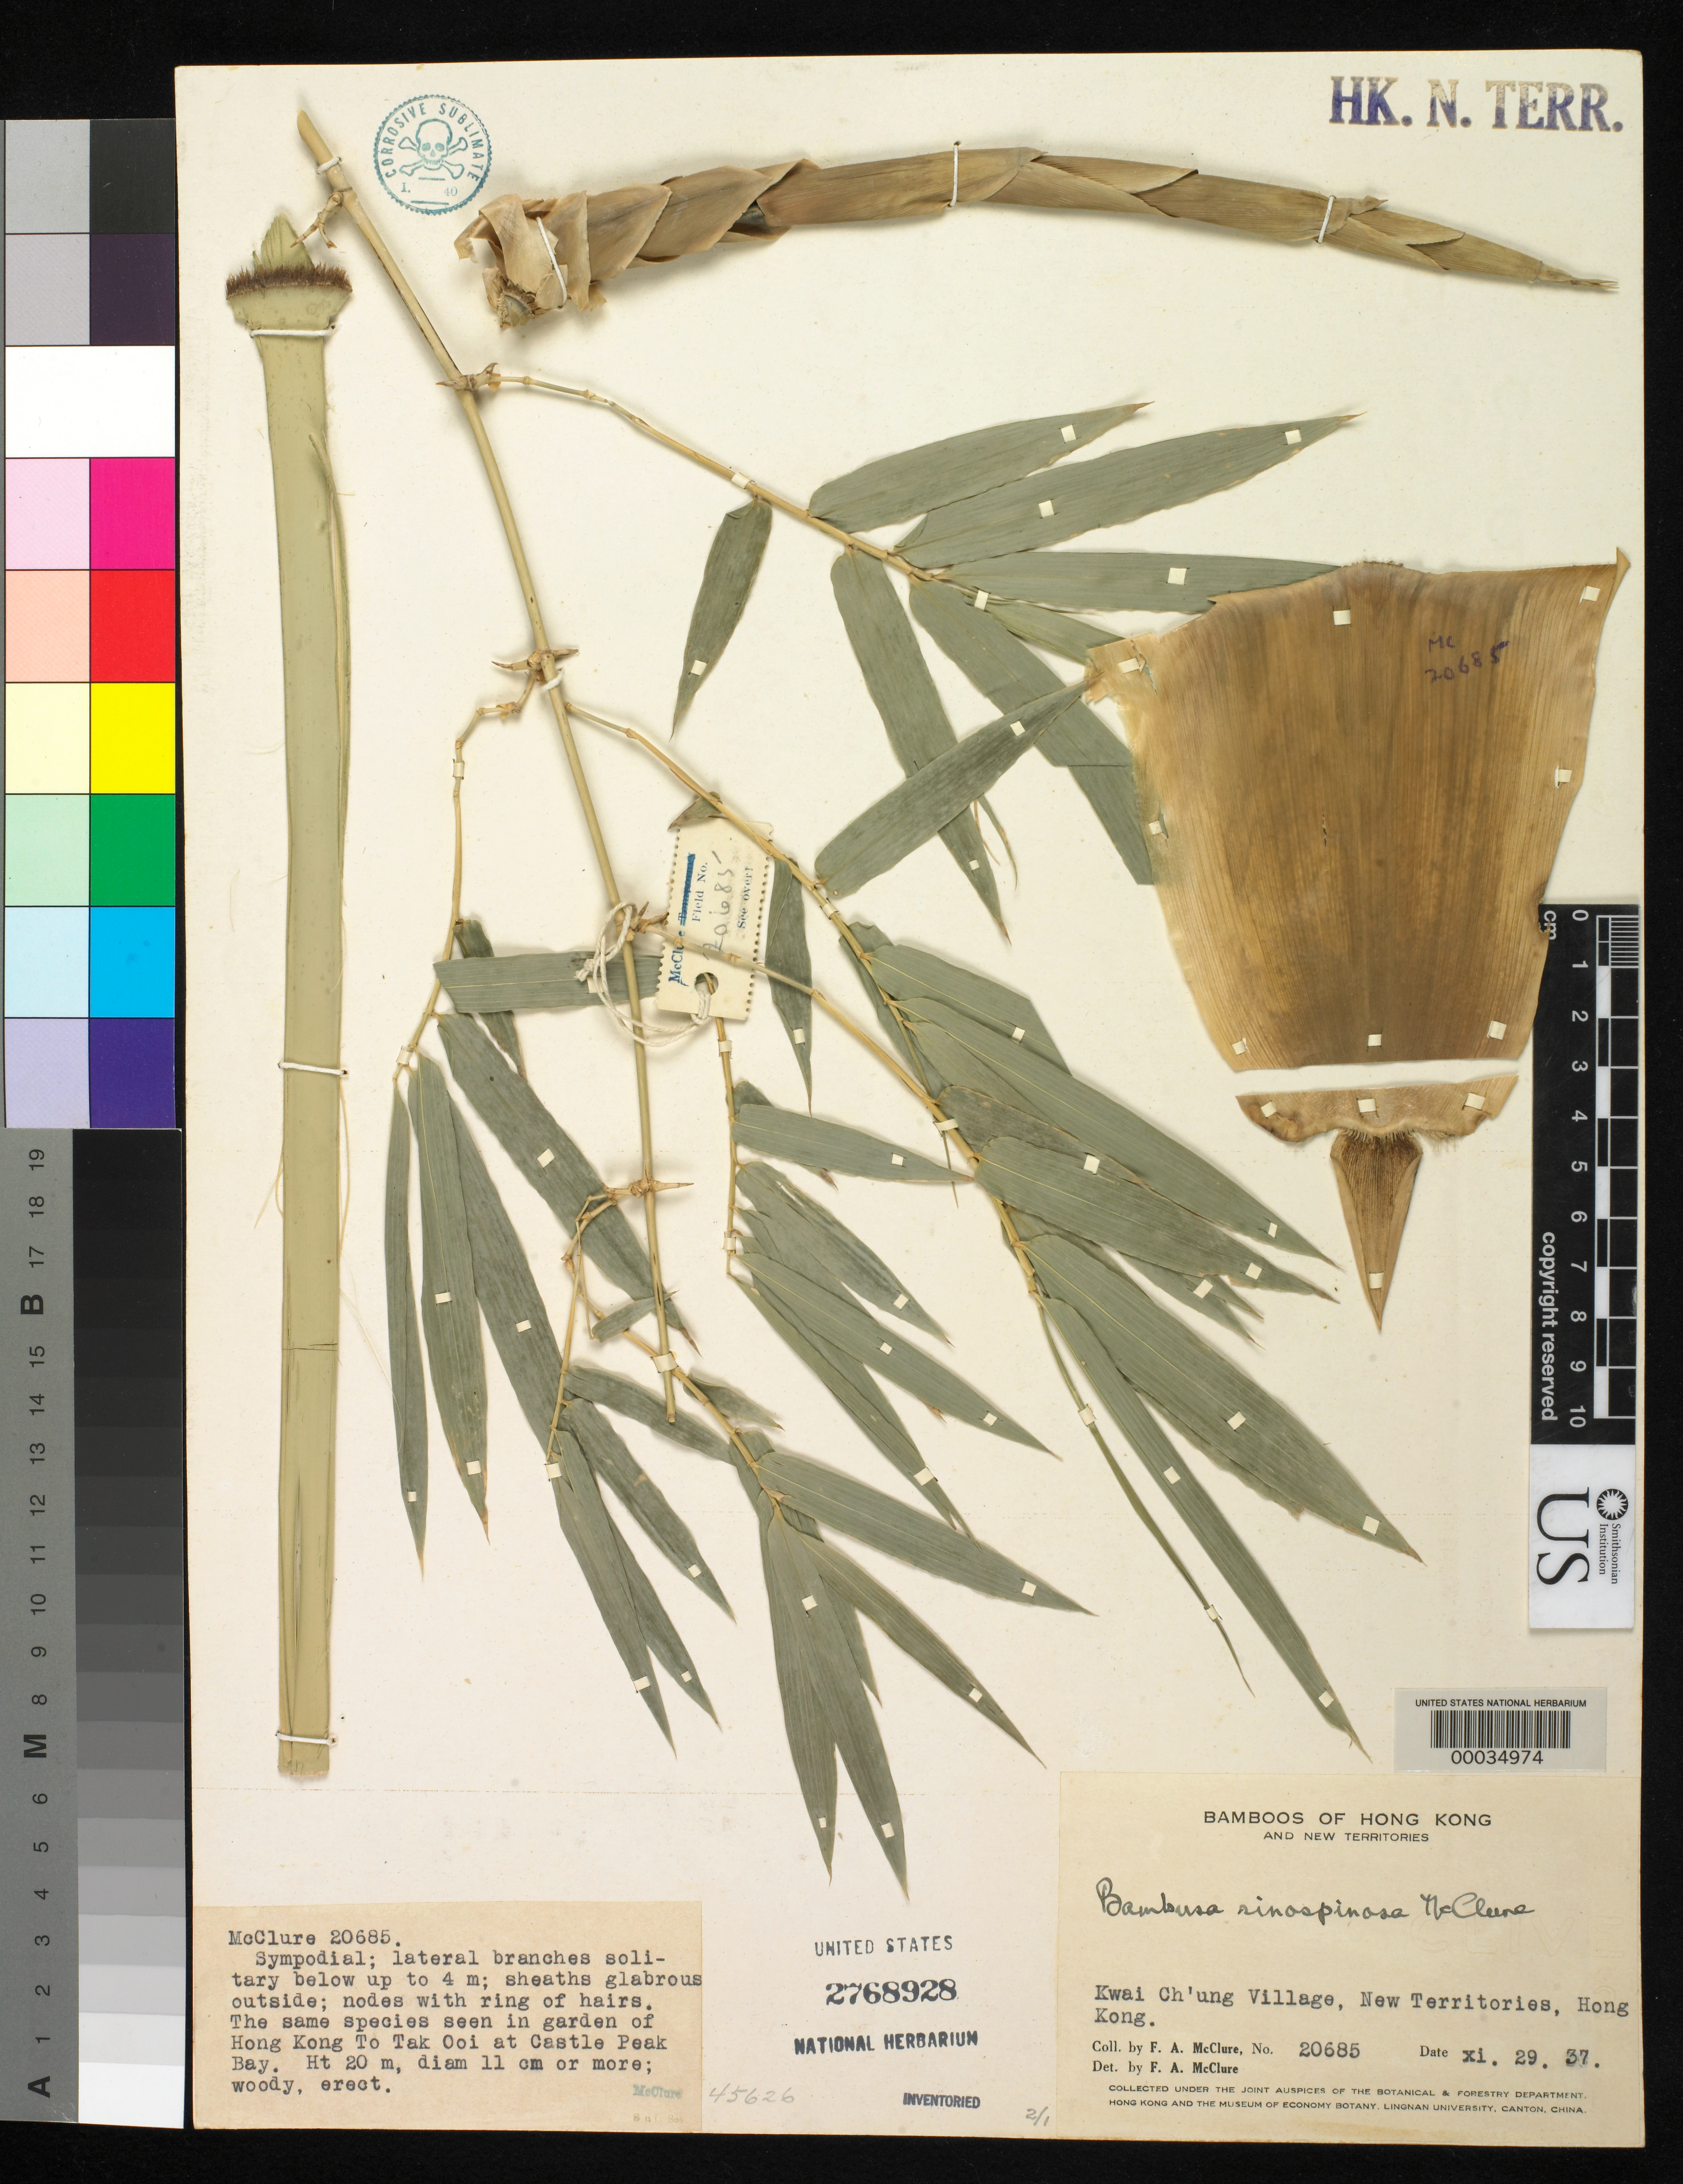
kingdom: Plantae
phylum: Tracheophyta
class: Liliopsida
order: Poales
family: Poaceae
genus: Bambusa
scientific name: Bambusa sinospinosa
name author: McClure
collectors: F. A. McClure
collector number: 20685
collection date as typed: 29 Nov 1937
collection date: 1937-11-29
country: China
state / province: Hong Kong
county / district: New Territories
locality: Kwai Ch'ung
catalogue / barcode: US 2768928